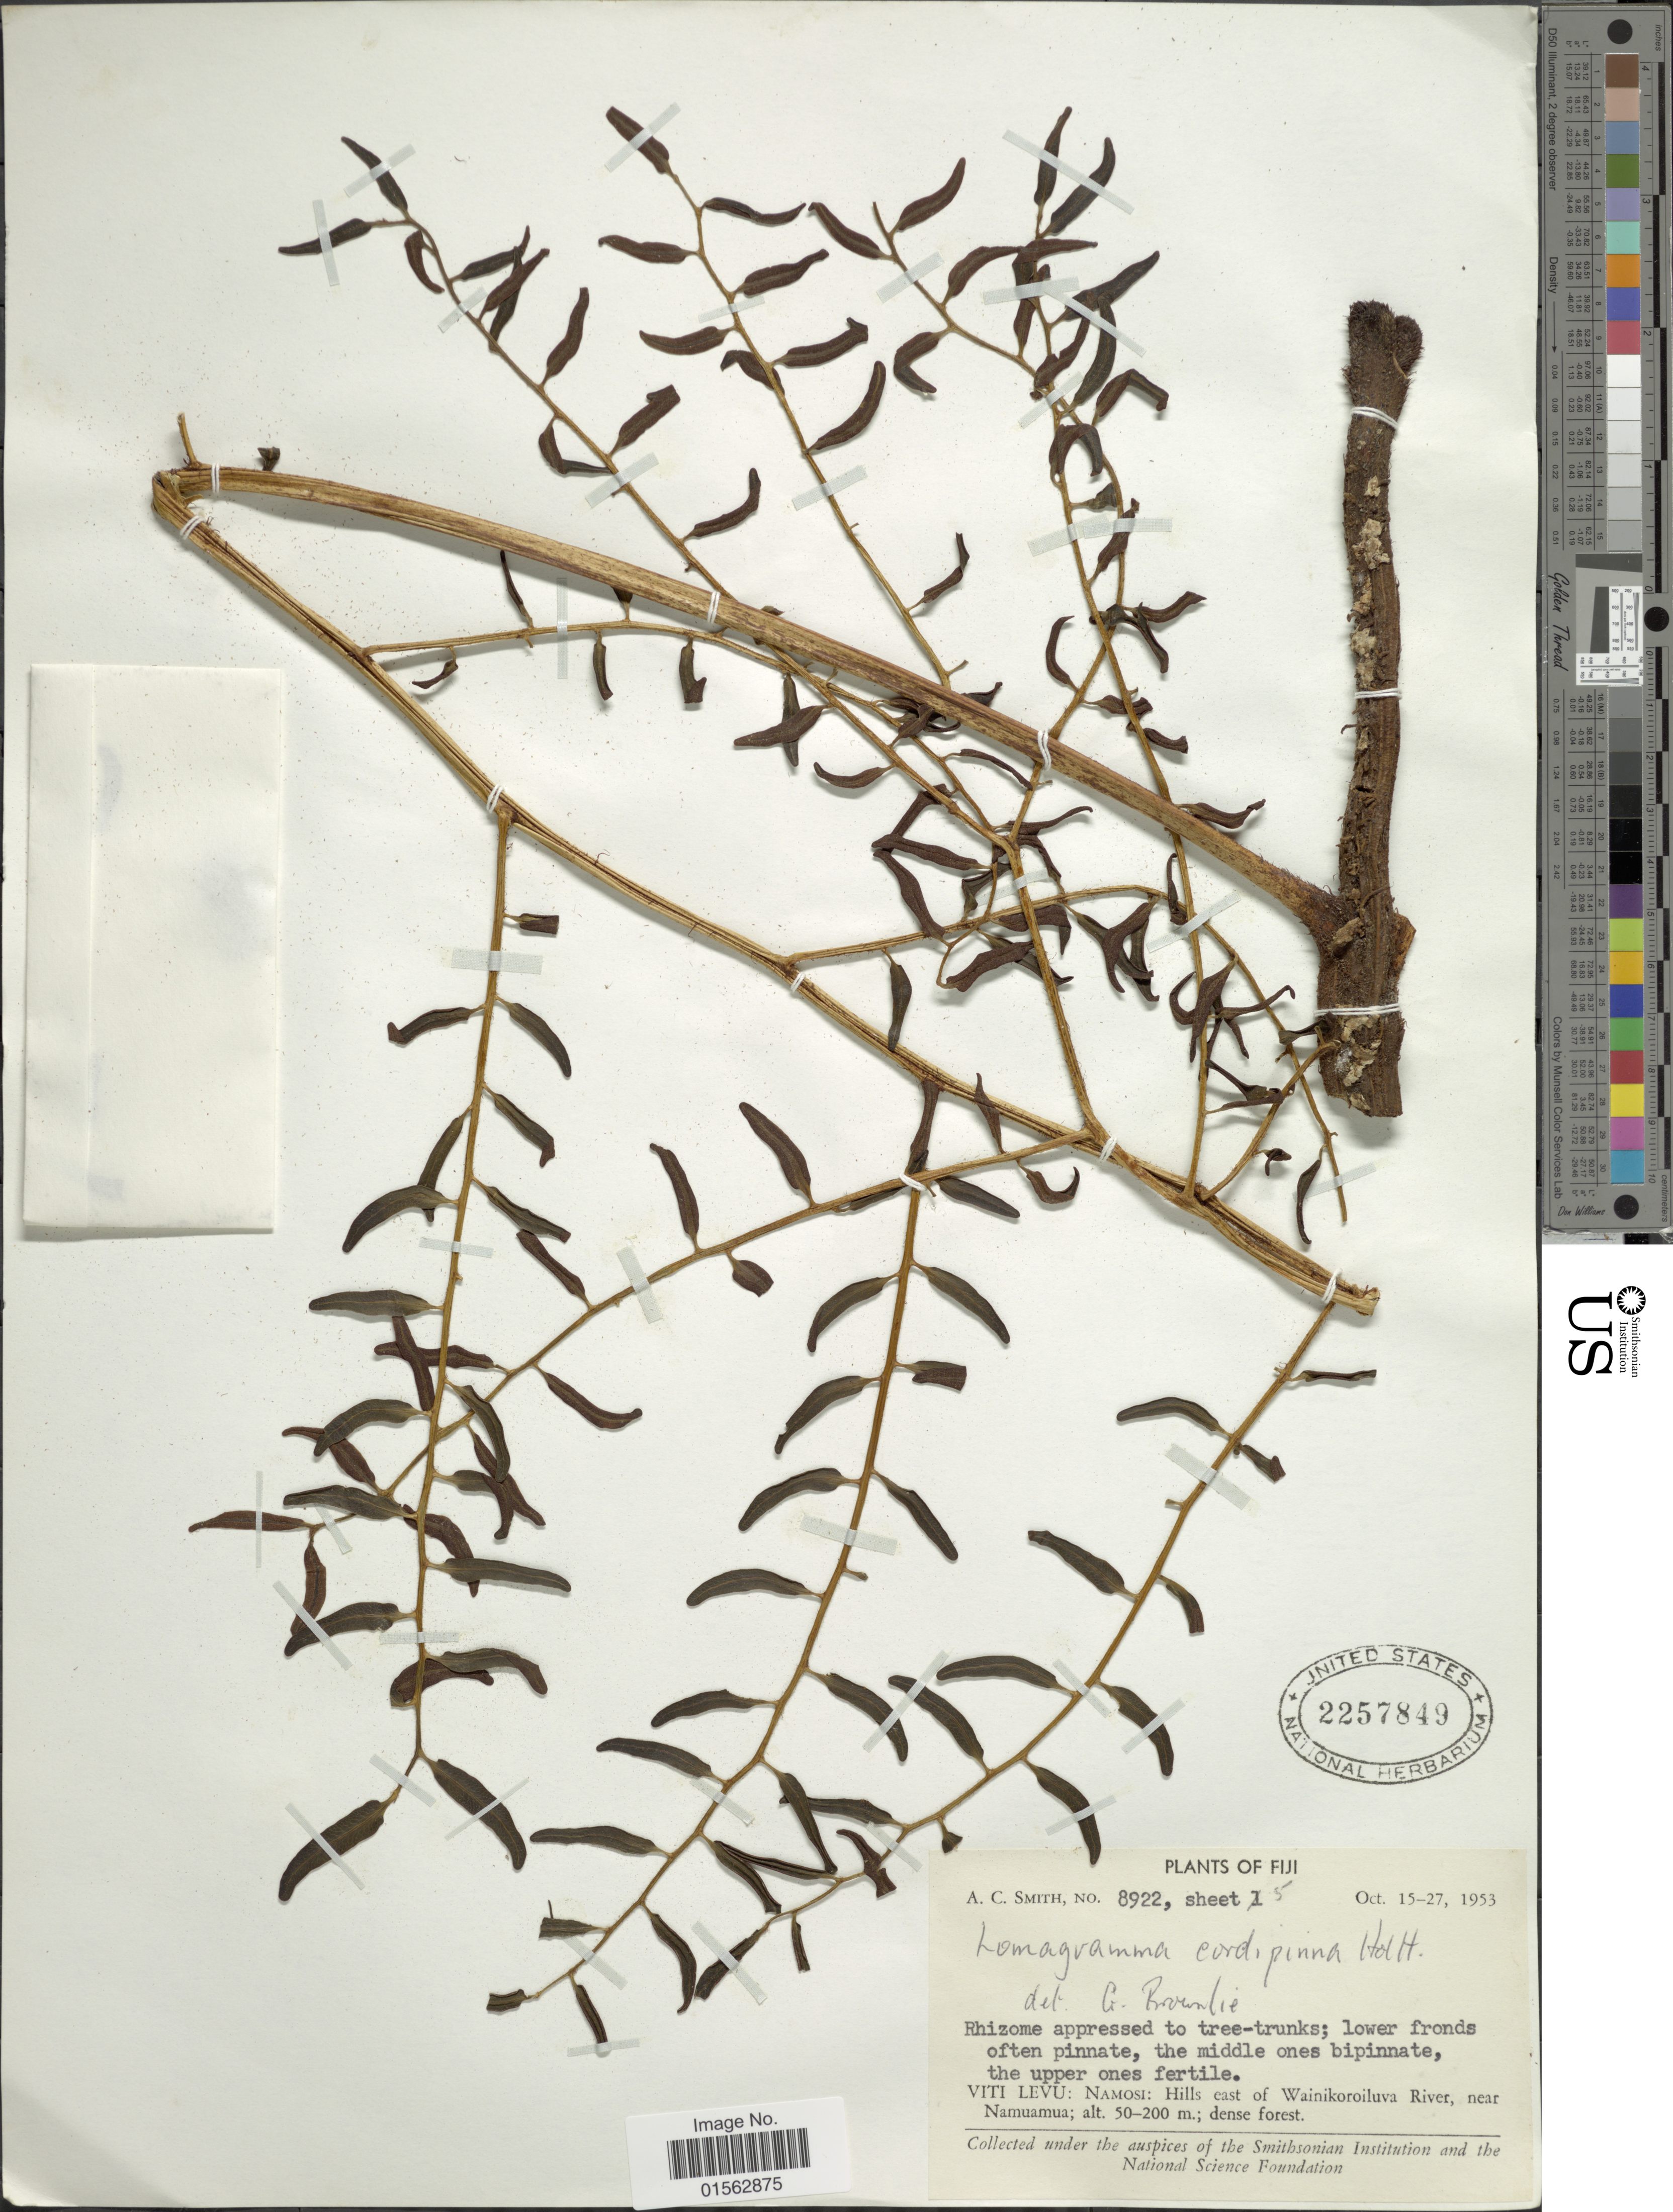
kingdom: Plantae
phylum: Tracheophyta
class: Polypodiopsida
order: Polypodiales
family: Dryopteridaceae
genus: Lomagramma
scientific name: Lomagramma cordipinna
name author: Holttum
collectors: A. C. Smith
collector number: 8922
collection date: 1953-10-15/1953-10-27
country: Fiji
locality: Fiji, Viti Levu: Namos: Hills east of Wainikoroiluva River, near Namuamua; dense forest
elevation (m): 50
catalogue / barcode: US 2257849